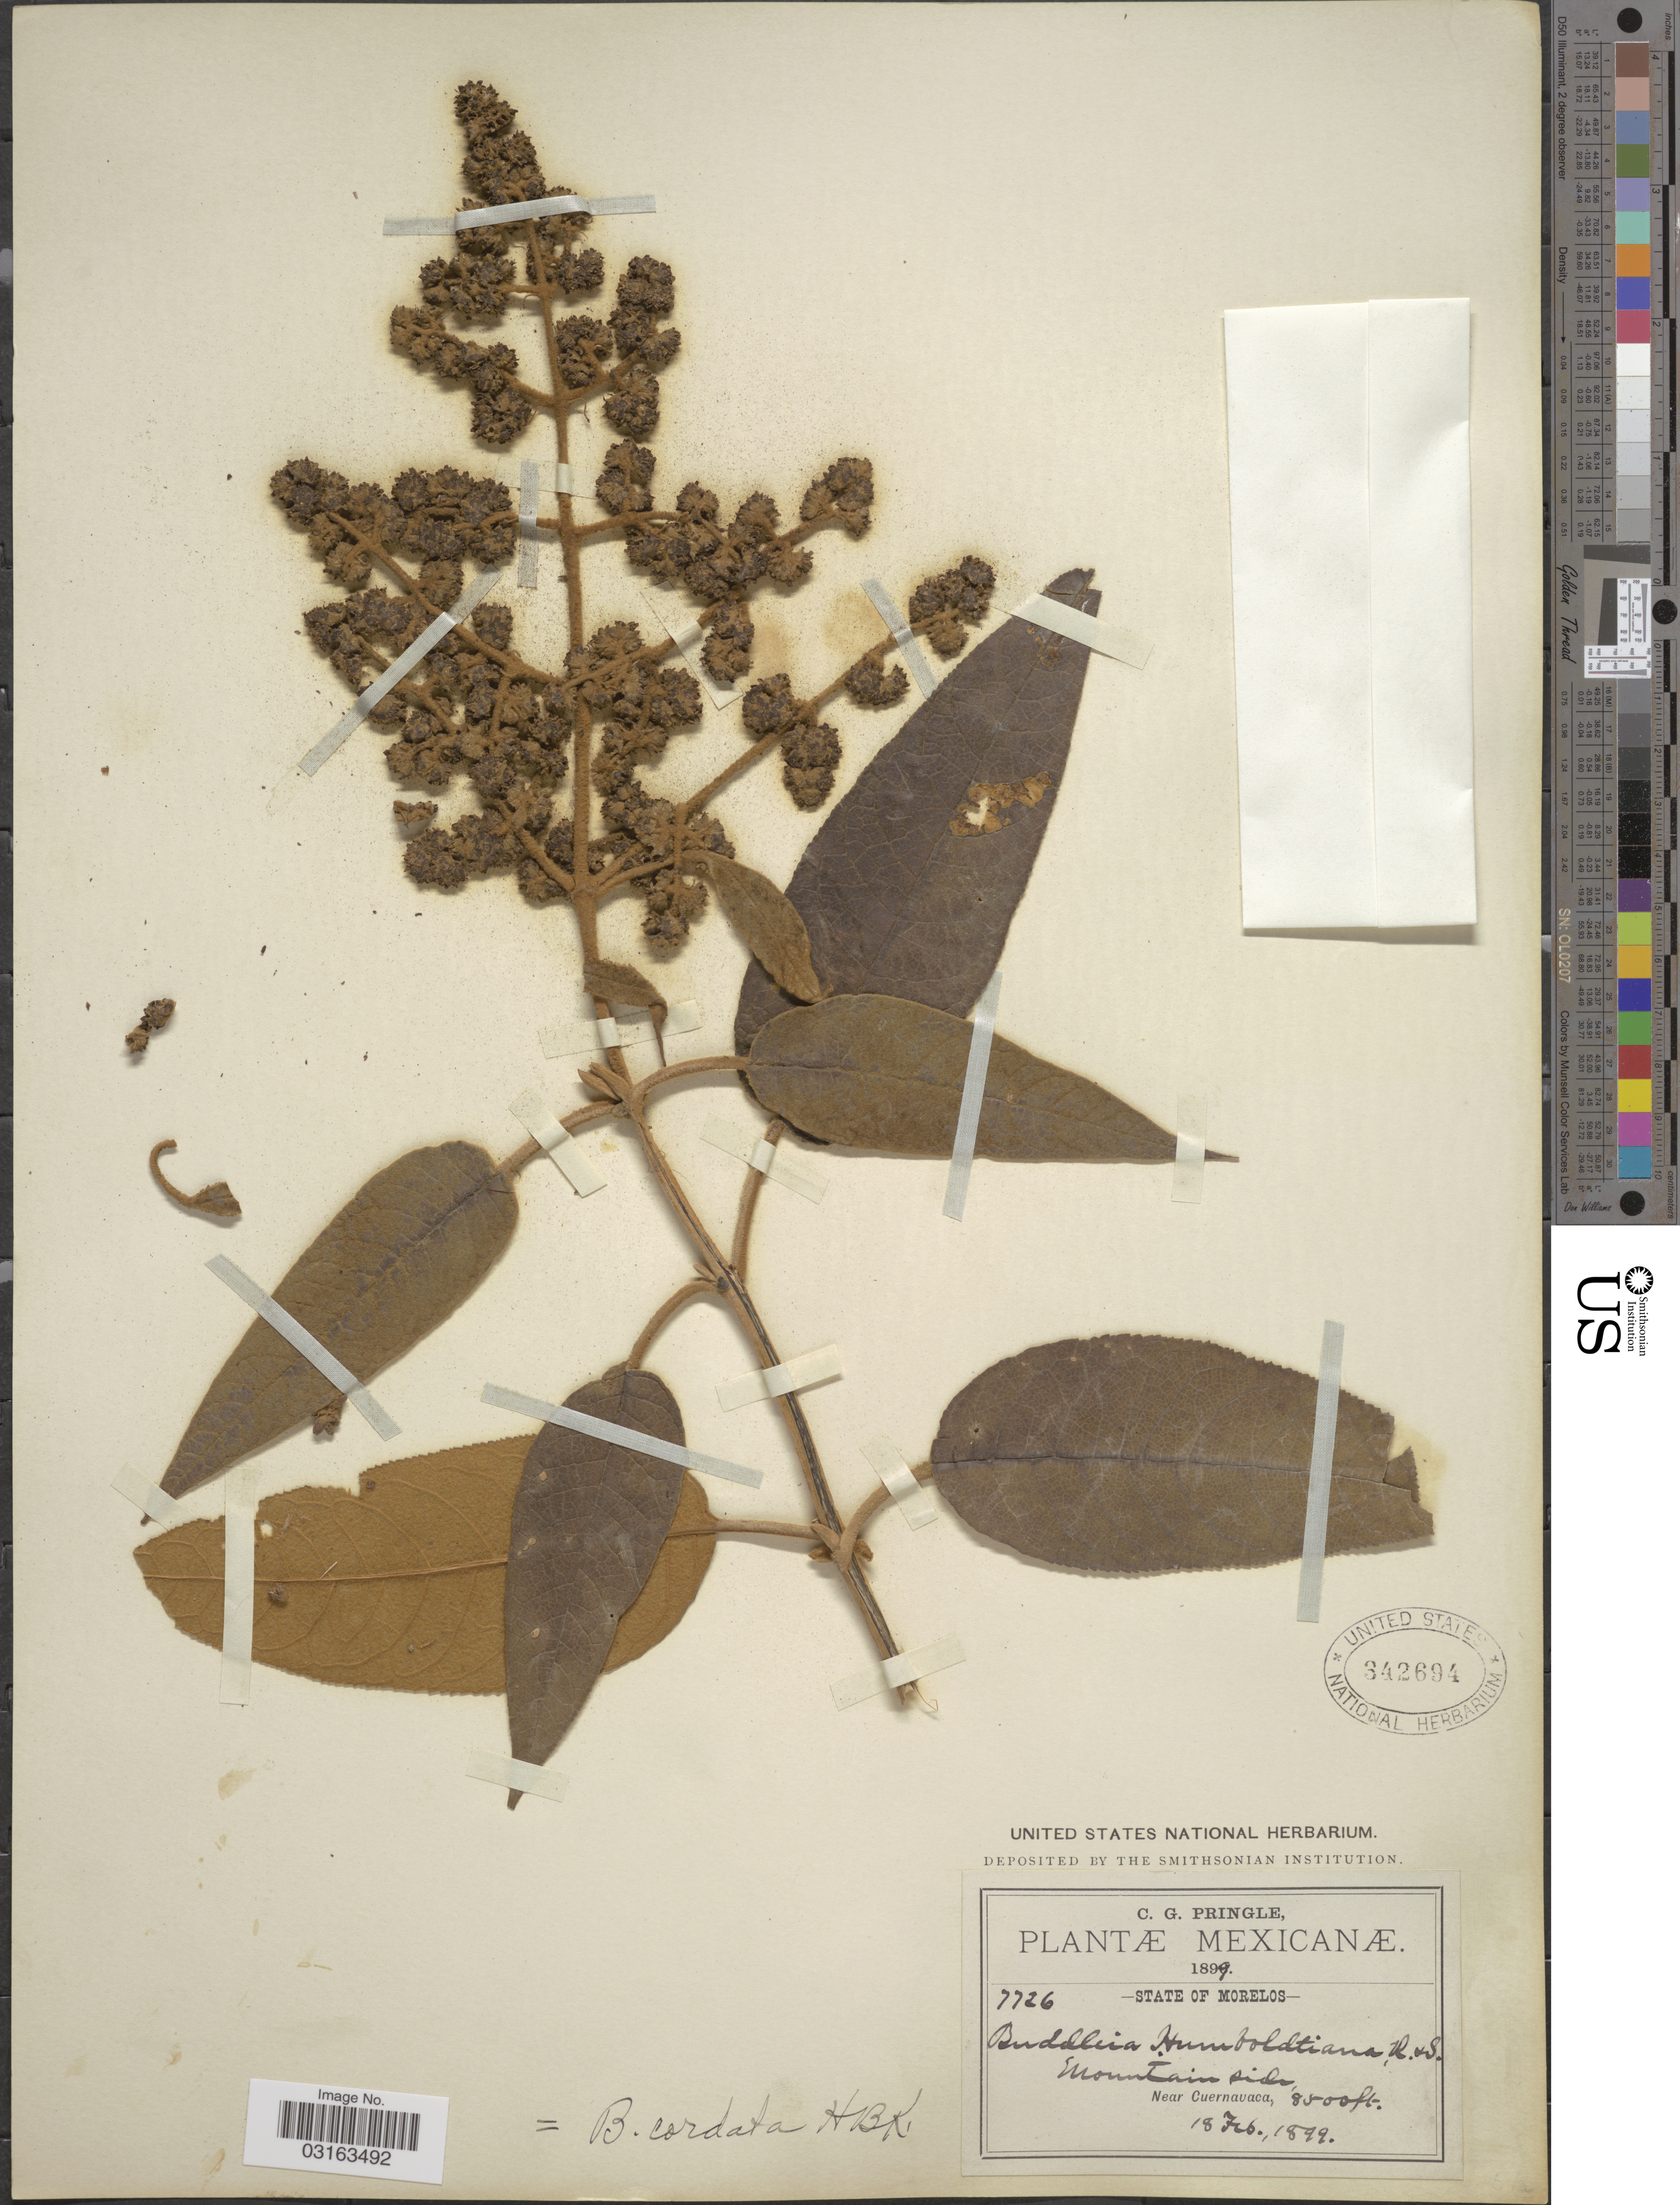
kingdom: Plantae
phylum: Tracheophyta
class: Magnoliopsida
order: Lamiales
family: Scrophulariaceae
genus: Buddleja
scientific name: Buddleja cordata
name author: Kunth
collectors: C. G. Pringle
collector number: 7726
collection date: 1899-02-18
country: Mexico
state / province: Morelos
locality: Mountain side, near Cuernavaca.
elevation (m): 2591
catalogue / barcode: US 342694